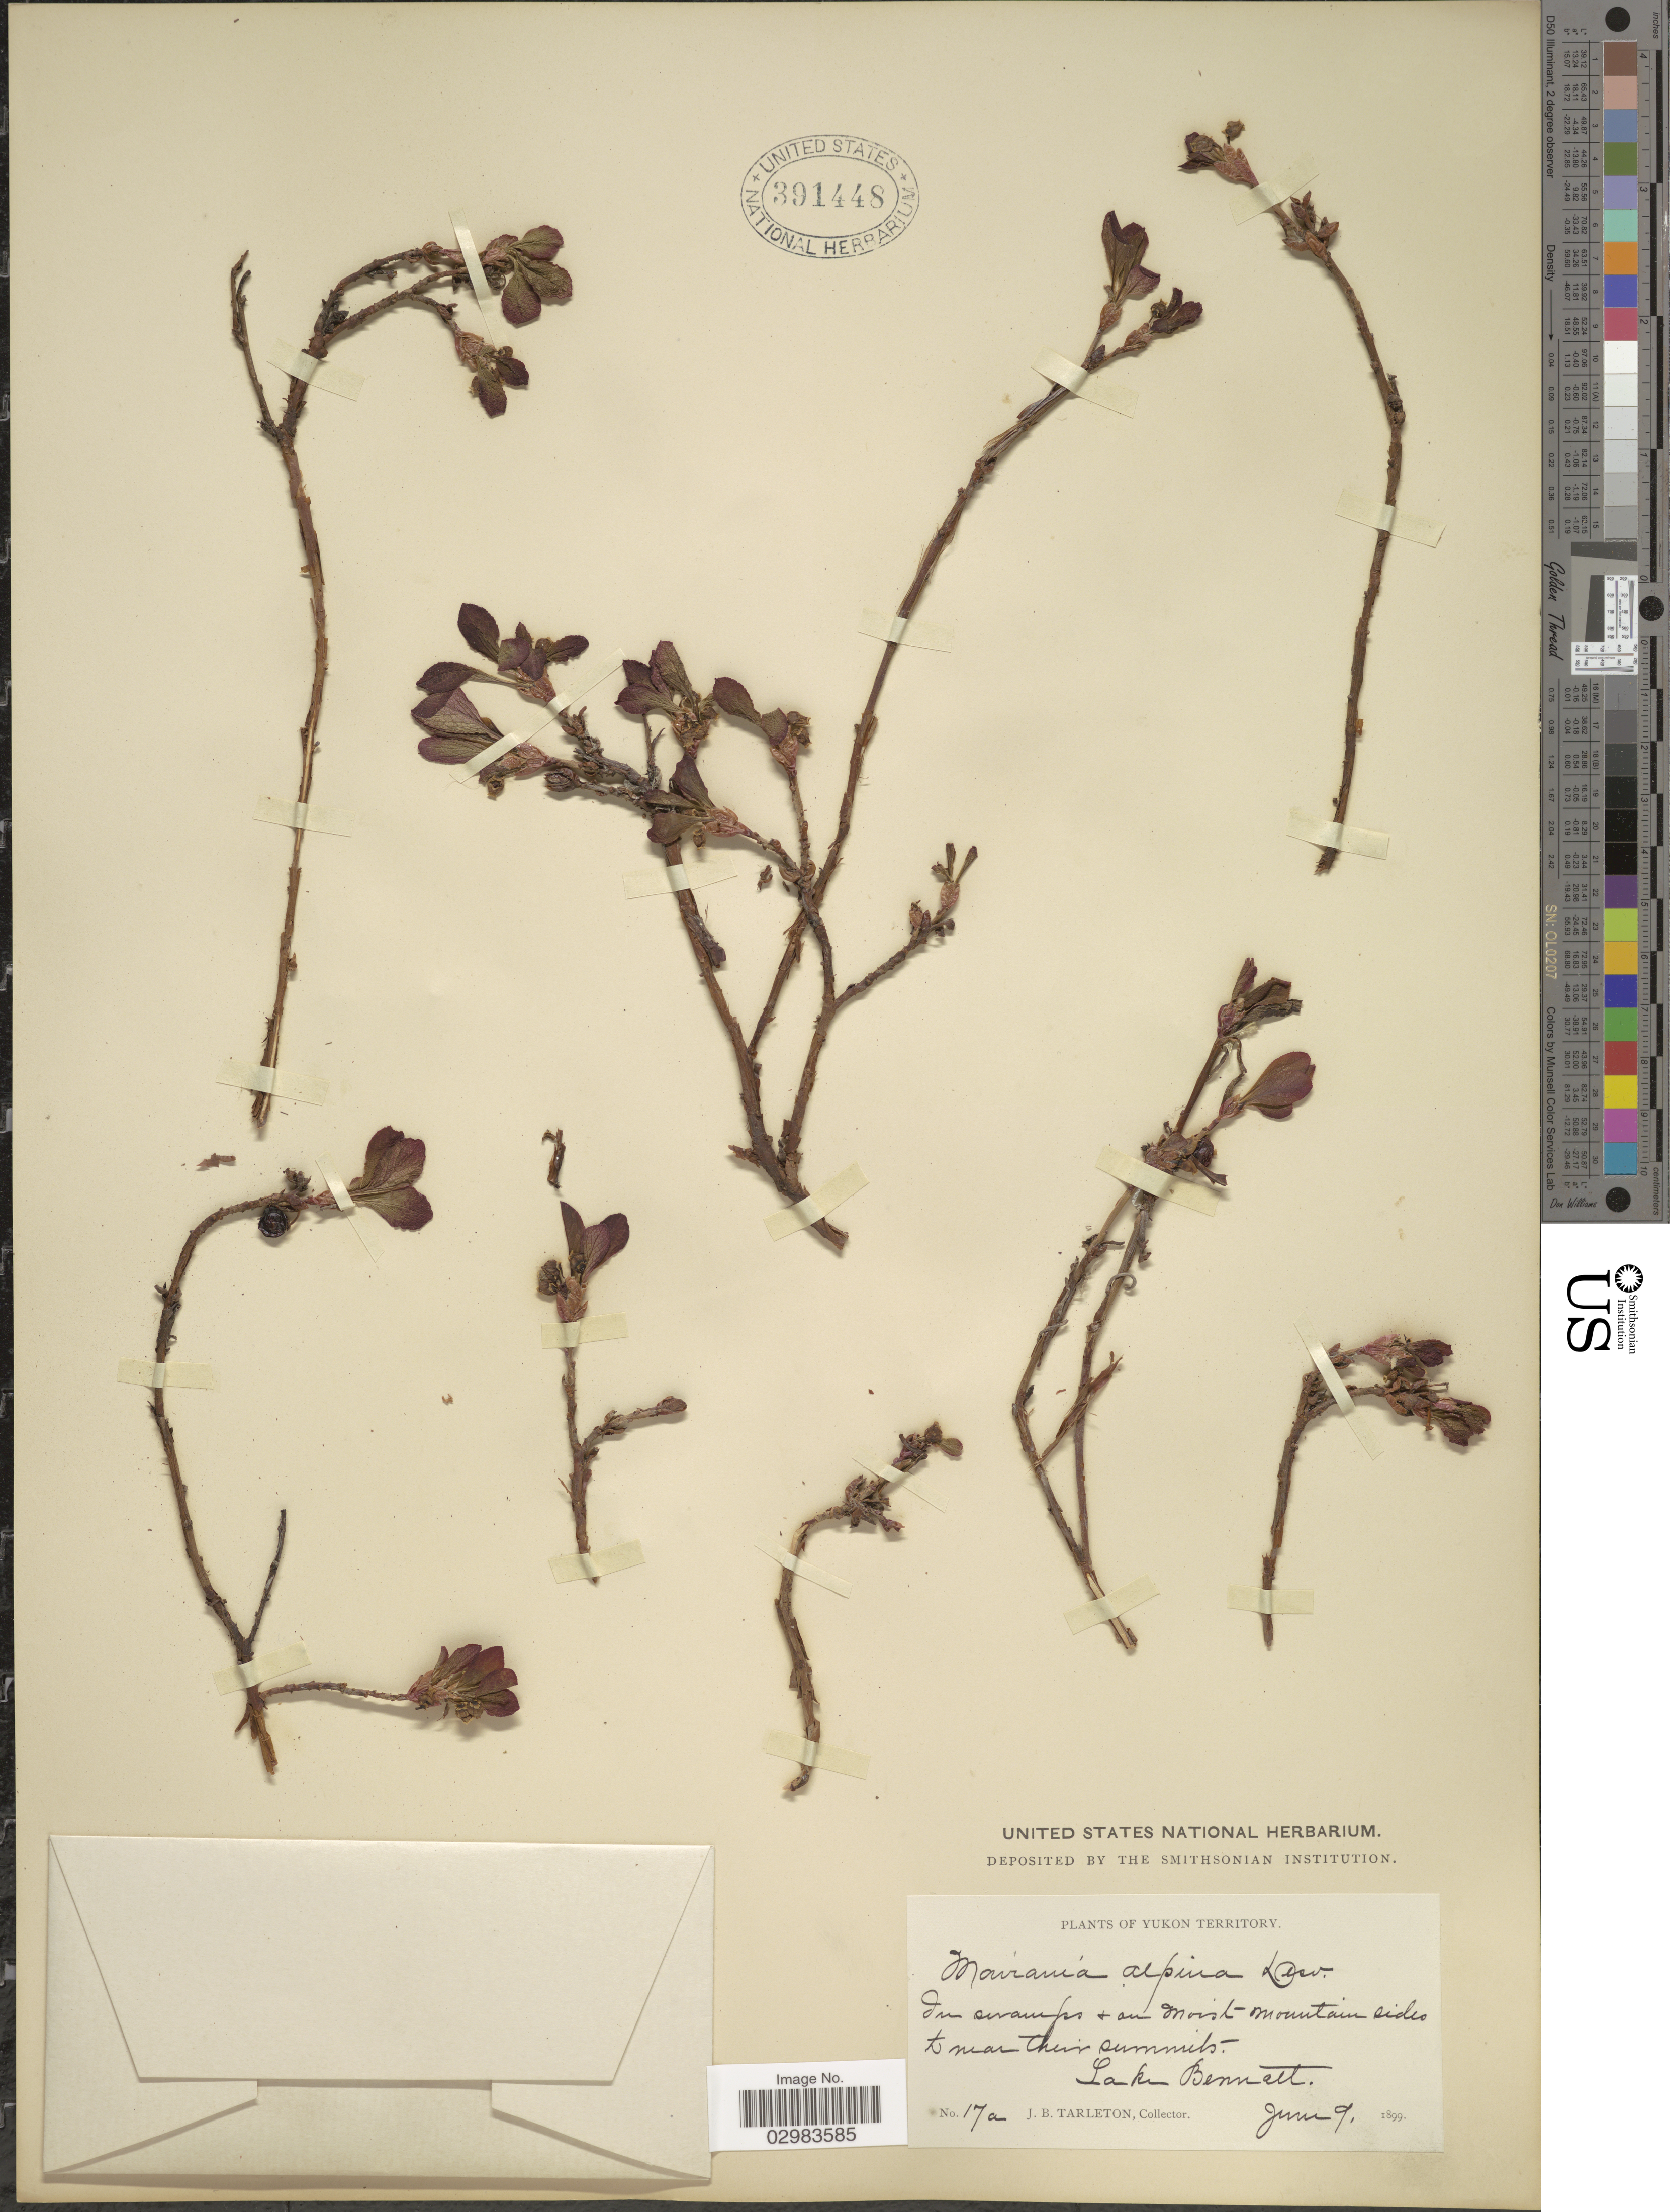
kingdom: Plantae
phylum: Tracheophyta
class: Magnoliopsida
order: Ericales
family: Ericaceae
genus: Arctostaphylos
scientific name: Arctostaphylos alpina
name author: (L.) Spreng.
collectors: J. Tarleton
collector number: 17a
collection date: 1899-06-09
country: Canada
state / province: Yukon Territory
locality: In swamps & on moist mountain sides near their summits, Lake Bennett.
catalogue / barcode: US 391448